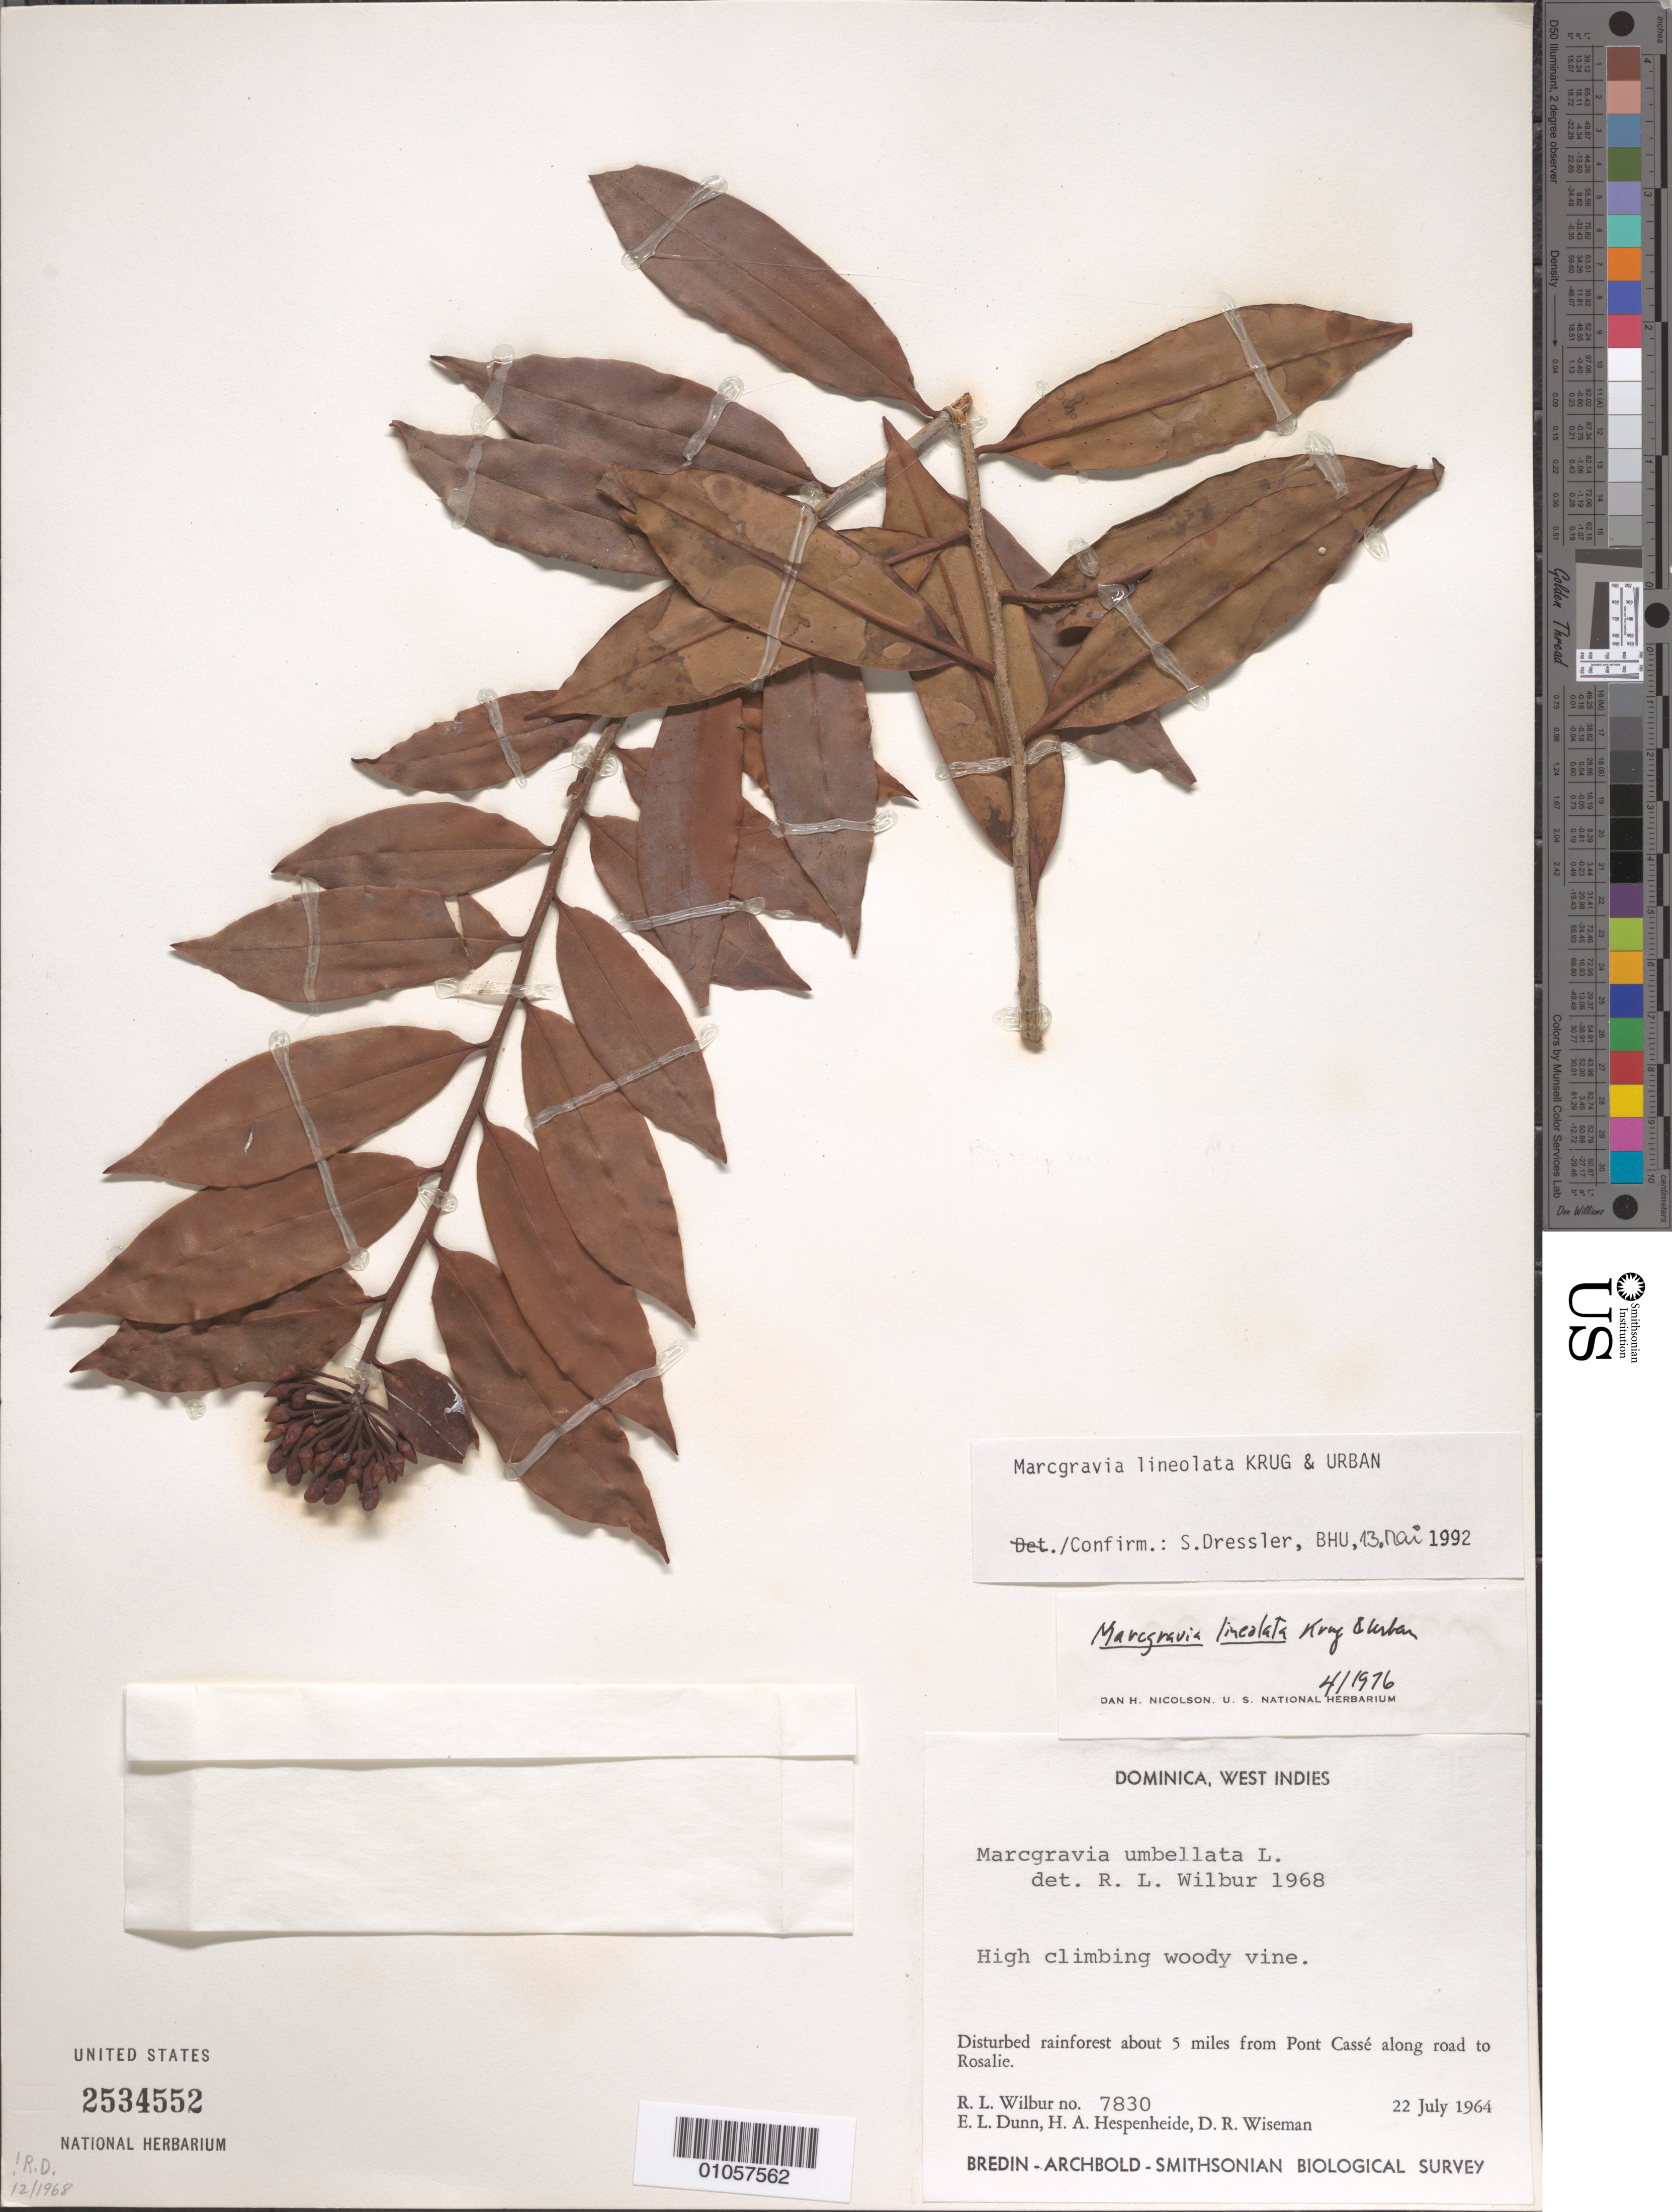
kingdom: Plantae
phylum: Tracheophyta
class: Magnoliopsida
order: Ericales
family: Marcgraviaceae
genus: Marcgravia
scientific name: Marcgravia lineolata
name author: Krug & Urb.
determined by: Dressler, S., (FR), Forschungsinstitut Und Naturmuseum Senckenberg (GERMANY)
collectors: R. L. Wilbur, E. Dunn, H. A. Hespenheide & D. R. Wiseman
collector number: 7830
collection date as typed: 22 Jul 1964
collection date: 1964-07-22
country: Dominica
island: Dominica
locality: Pont Cassé, about 5 miles from along road to Rosalie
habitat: Disturbed rainforest along road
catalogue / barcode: US 2534552